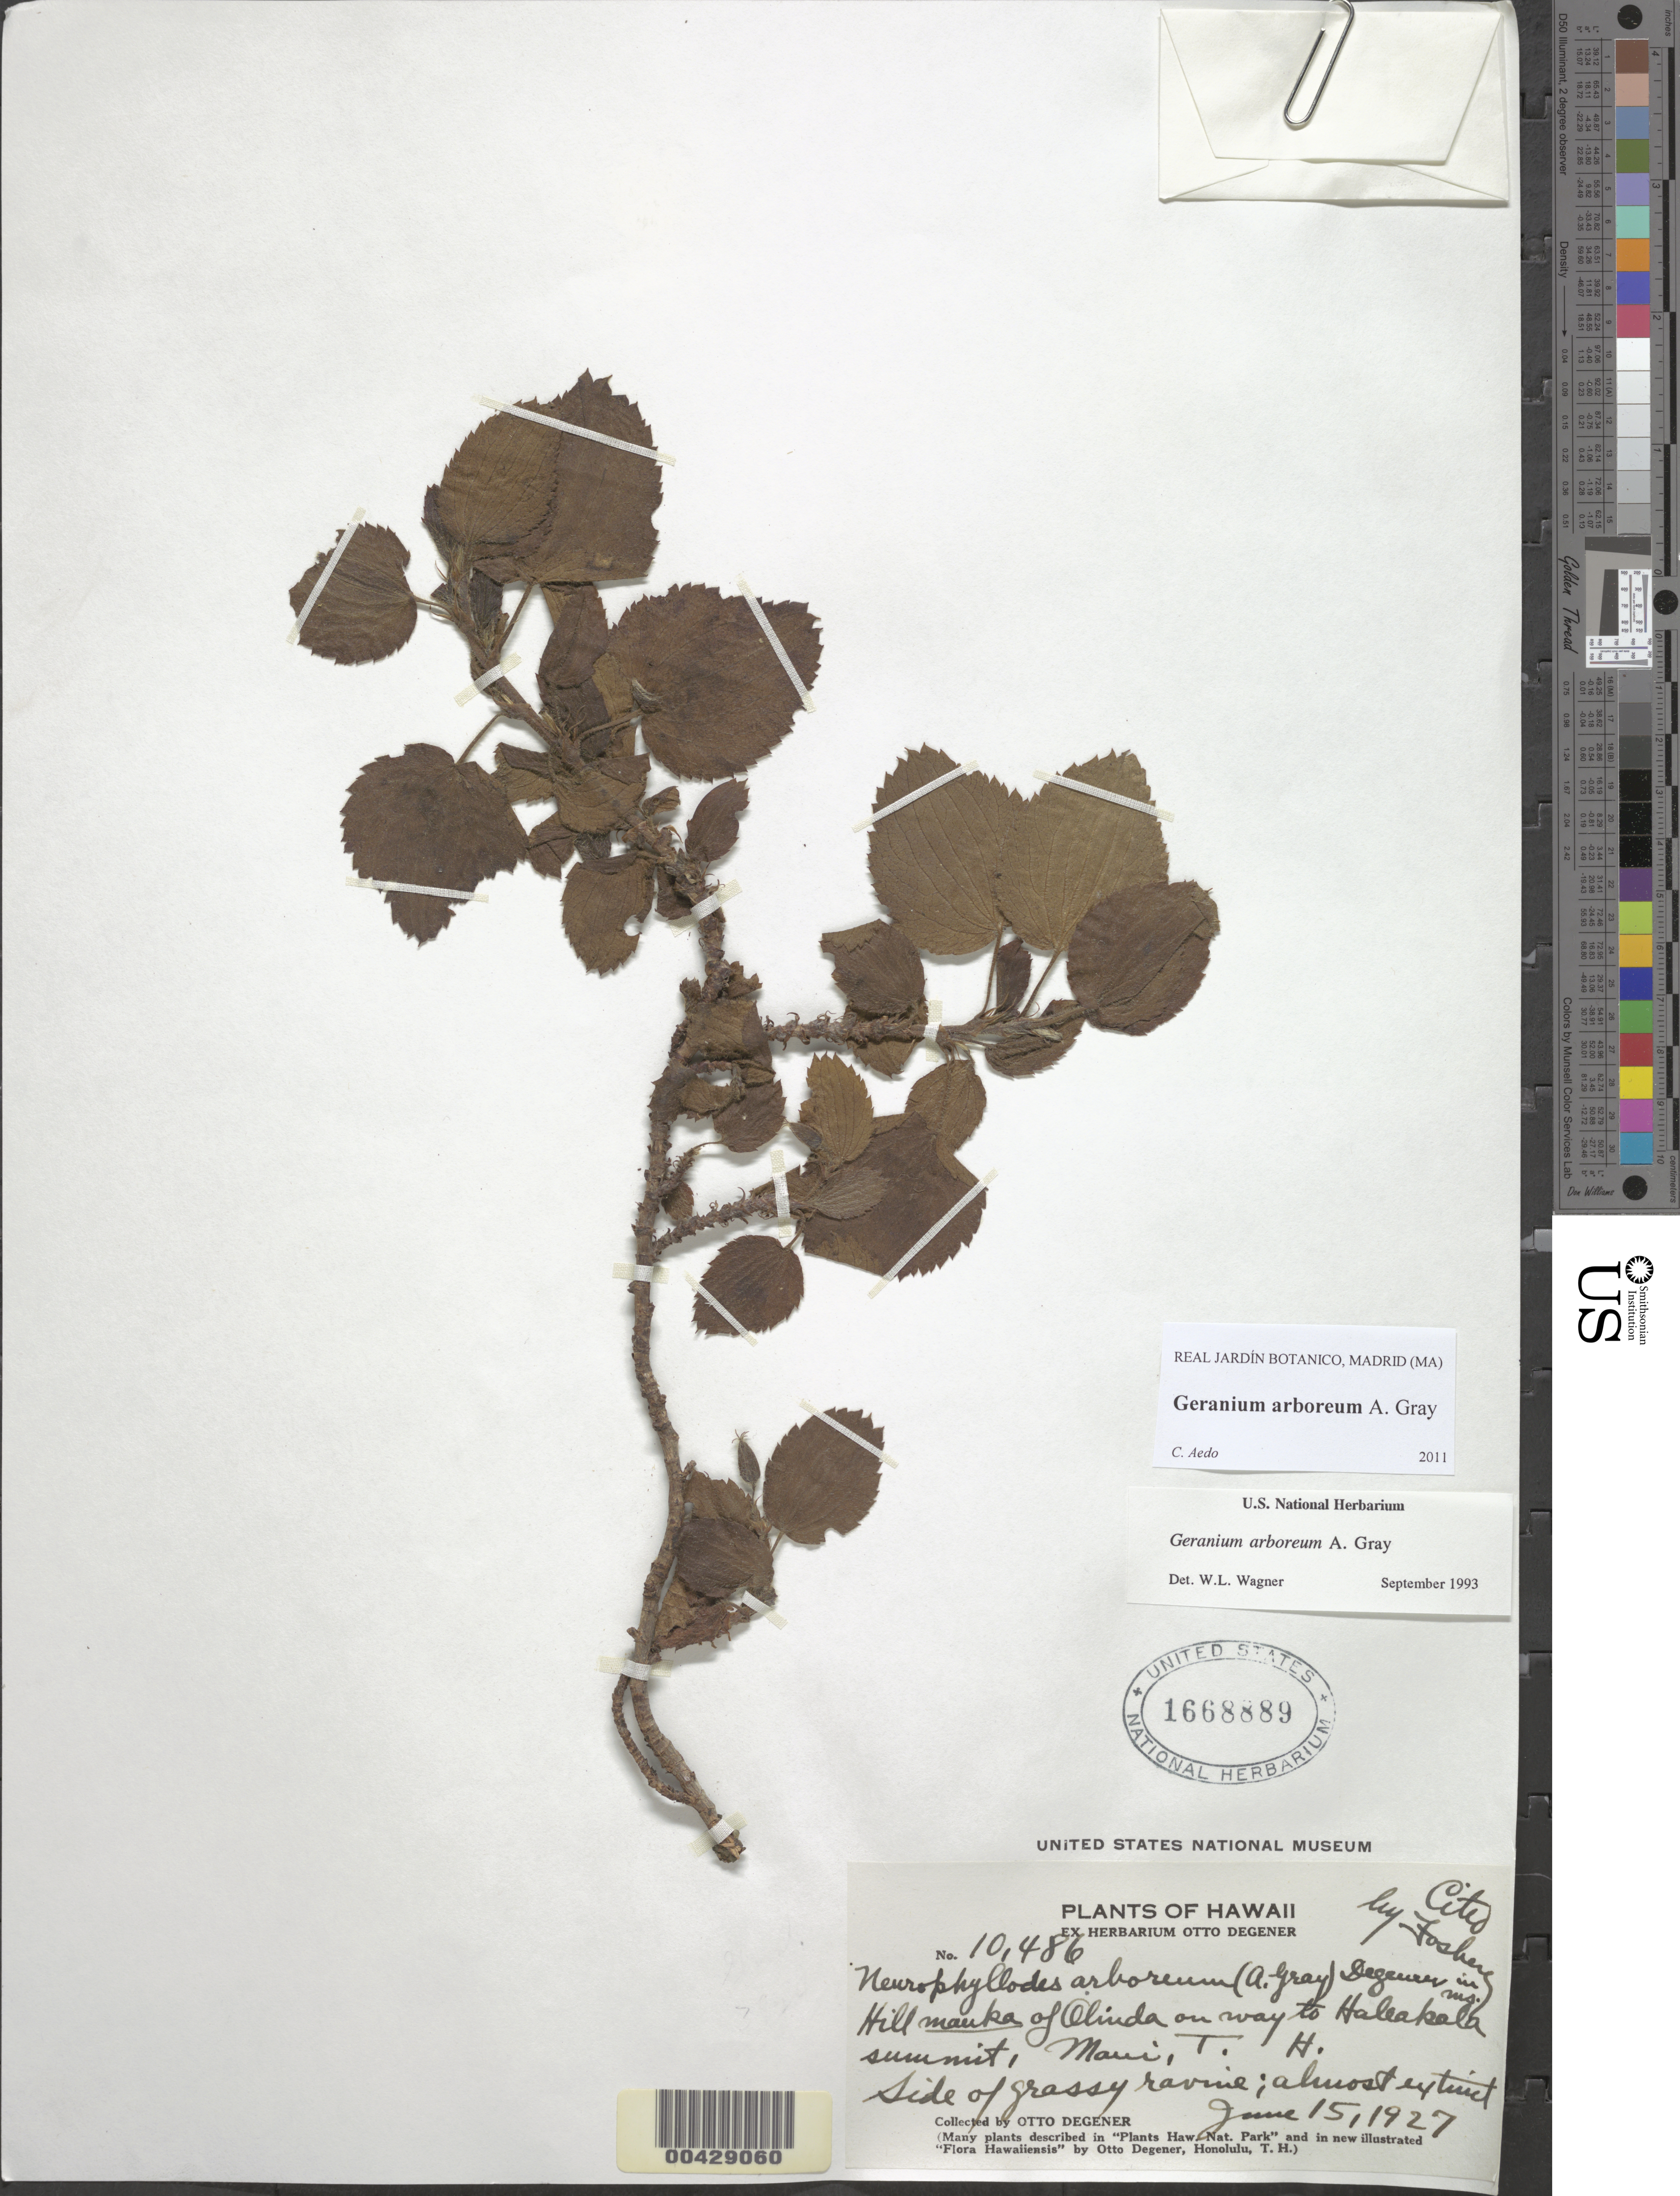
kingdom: Plantae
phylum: Tracheophyta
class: Magnoliopsida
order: Geraniales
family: Geraniaceae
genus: Geranium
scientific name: Geranium arboreum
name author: A. Gray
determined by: Aedo, C.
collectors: O. Degener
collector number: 10486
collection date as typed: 15 Jun 1927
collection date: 1927-06-15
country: United States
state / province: Hawaii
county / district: Maui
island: Maui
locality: Hill mauka of Olinda on way to Haleakala summit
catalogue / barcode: US 1668889